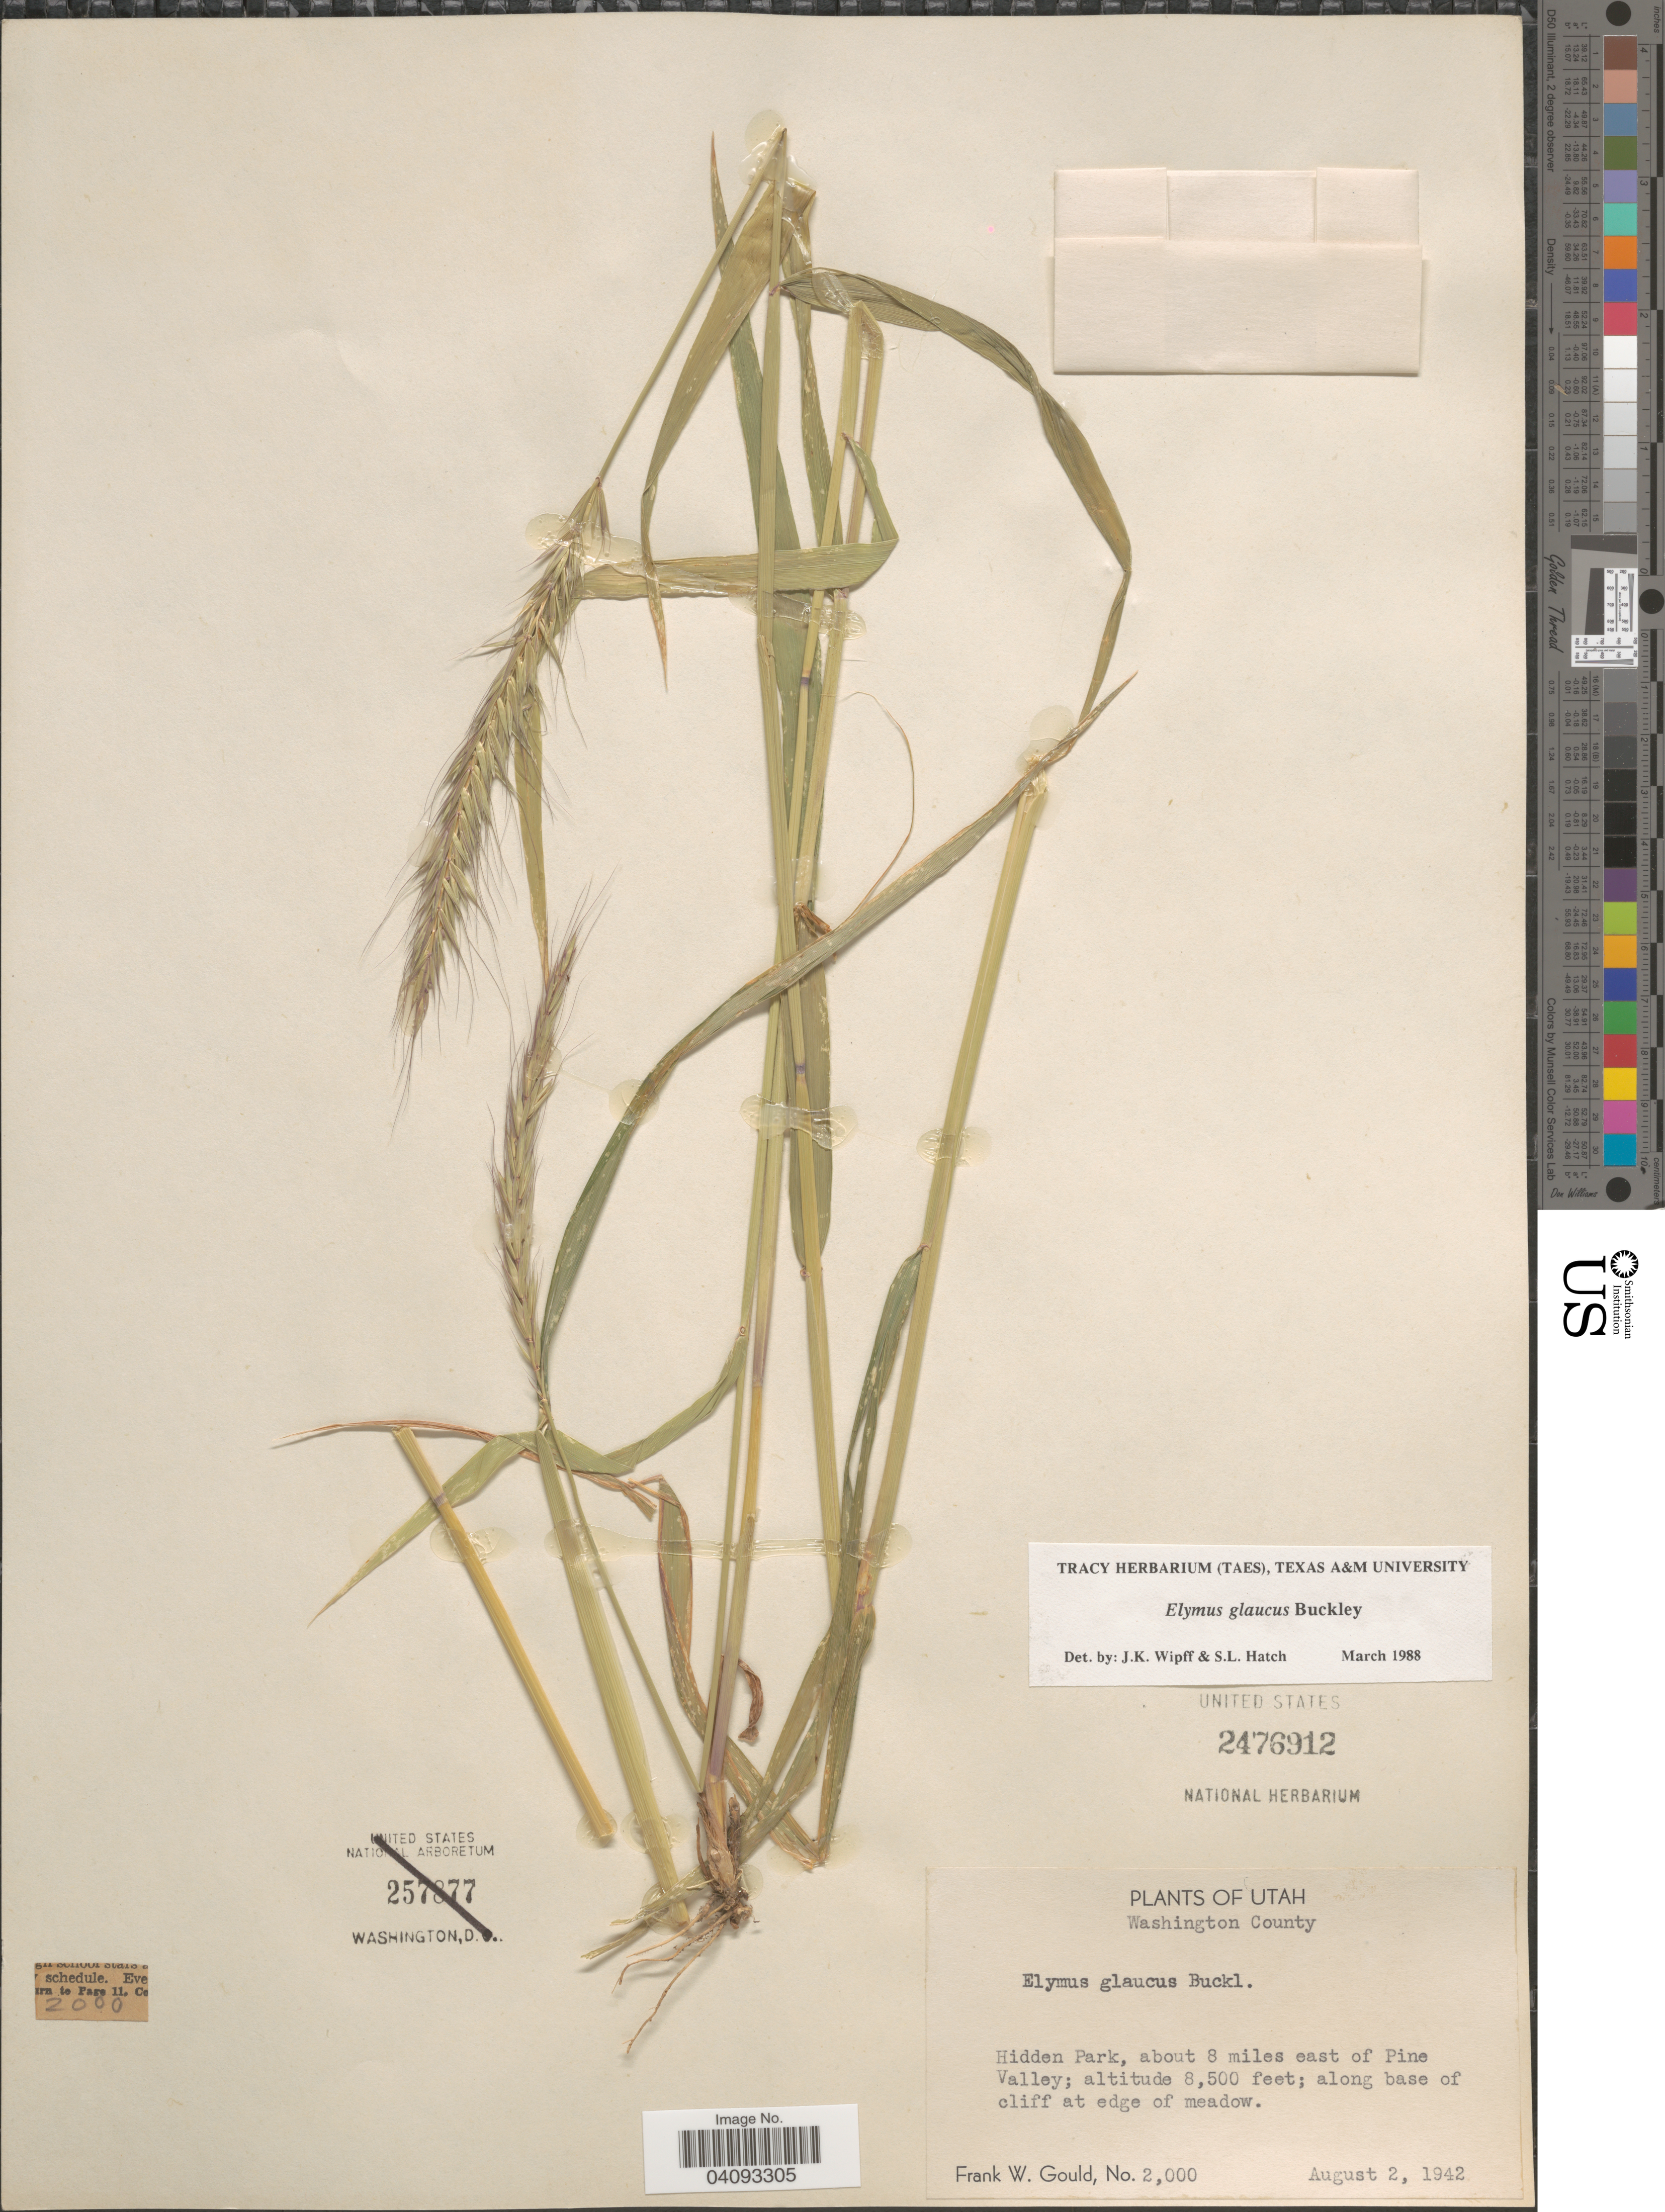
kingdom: Plantae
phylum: Tracheophyta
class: Liliopsida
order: Poales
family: Poaceae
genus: Elymus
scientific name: Elymus glaucus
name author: Buckley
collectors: F. W. Gould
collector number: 2000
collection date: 1942-08-02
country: United States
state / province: Utah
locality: Washington County. Hidden Park, about 8 miles east of Pine Valley; along base of cliff at edge of meadow.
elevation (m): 2591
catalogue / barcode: US 2476912